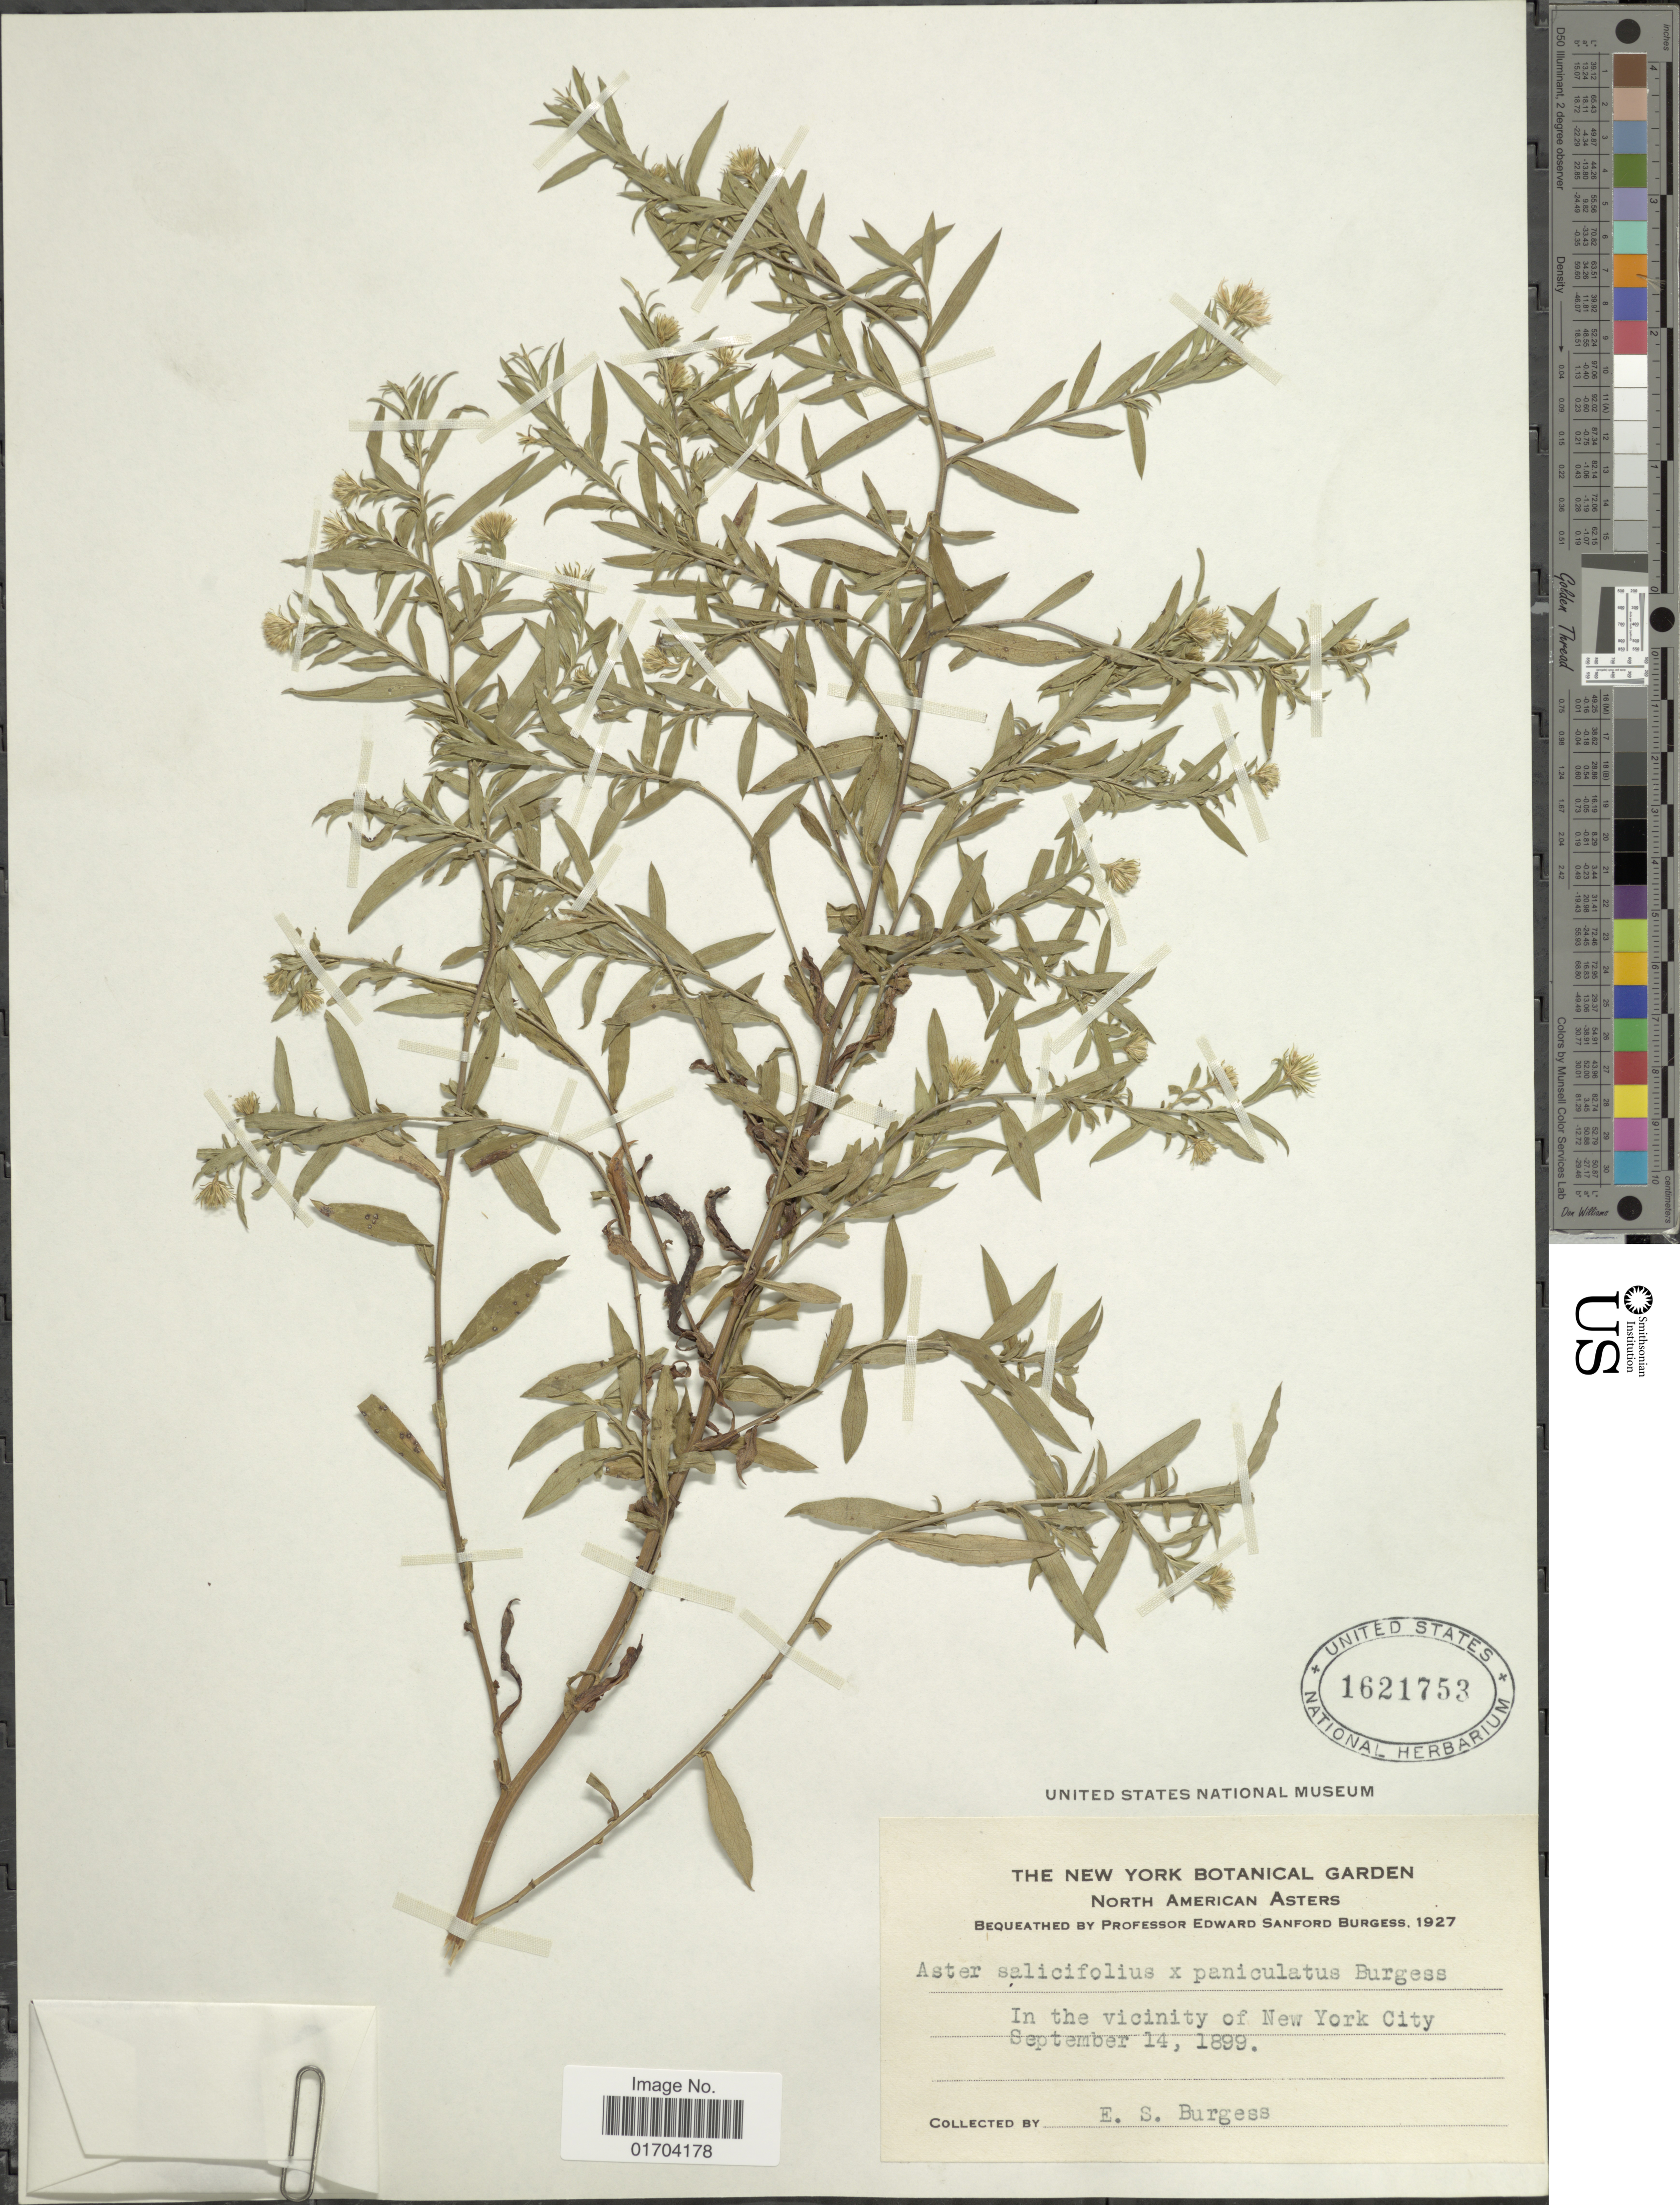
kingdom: Plantae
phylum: Tracheophyta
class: Magnoliopsida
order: Asterales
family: Asteraceae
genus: Symphyotrichum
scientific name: Symphyotrichum sp.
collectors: E. Burgess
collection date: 1899-09-14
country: United States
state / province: New York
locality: in the vicinity of New York City.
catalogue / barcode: US 1621753